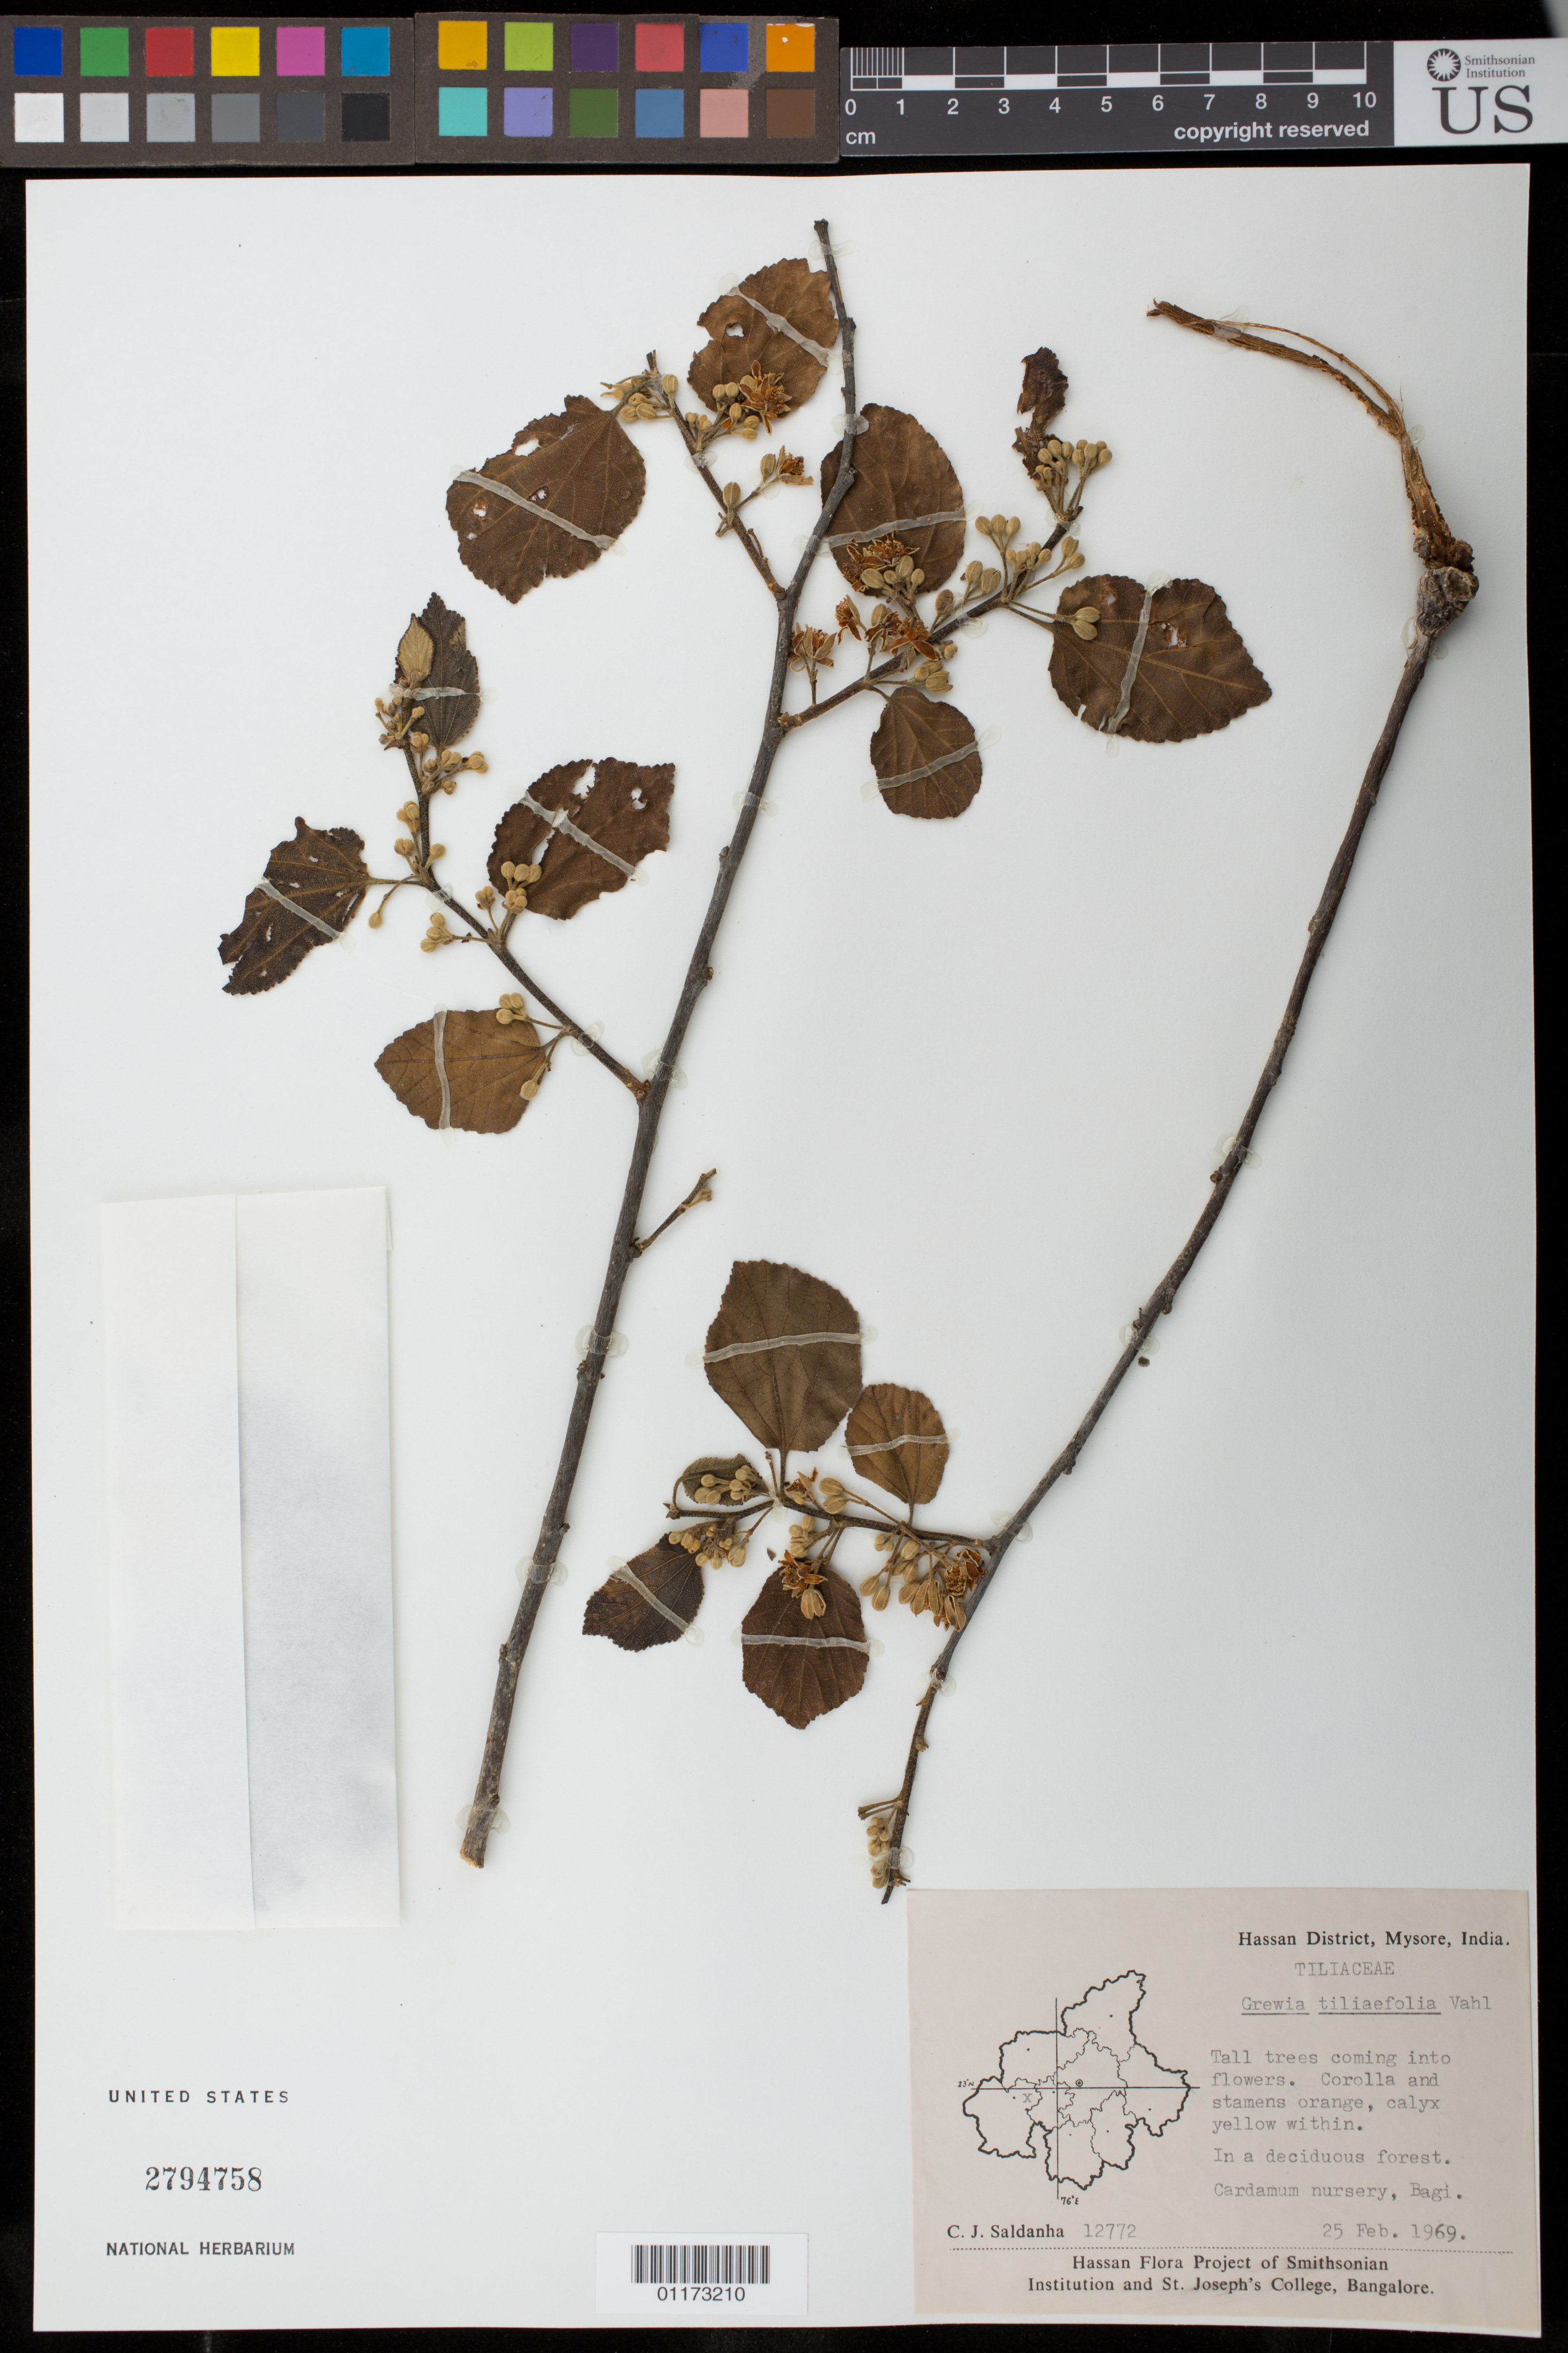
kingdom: Plantae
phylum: Tracheophyta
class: Magnoliopsida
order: Malvales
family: Malvaceae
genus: Grewia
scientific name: Grewia tiliifolia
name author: Vahl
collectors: C. J. Saldanha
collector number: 12772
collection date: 1969-02-25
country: India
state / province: Karnataka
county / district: Mysore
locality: Cardamum nursery, Bagi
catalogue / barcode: US 2794758